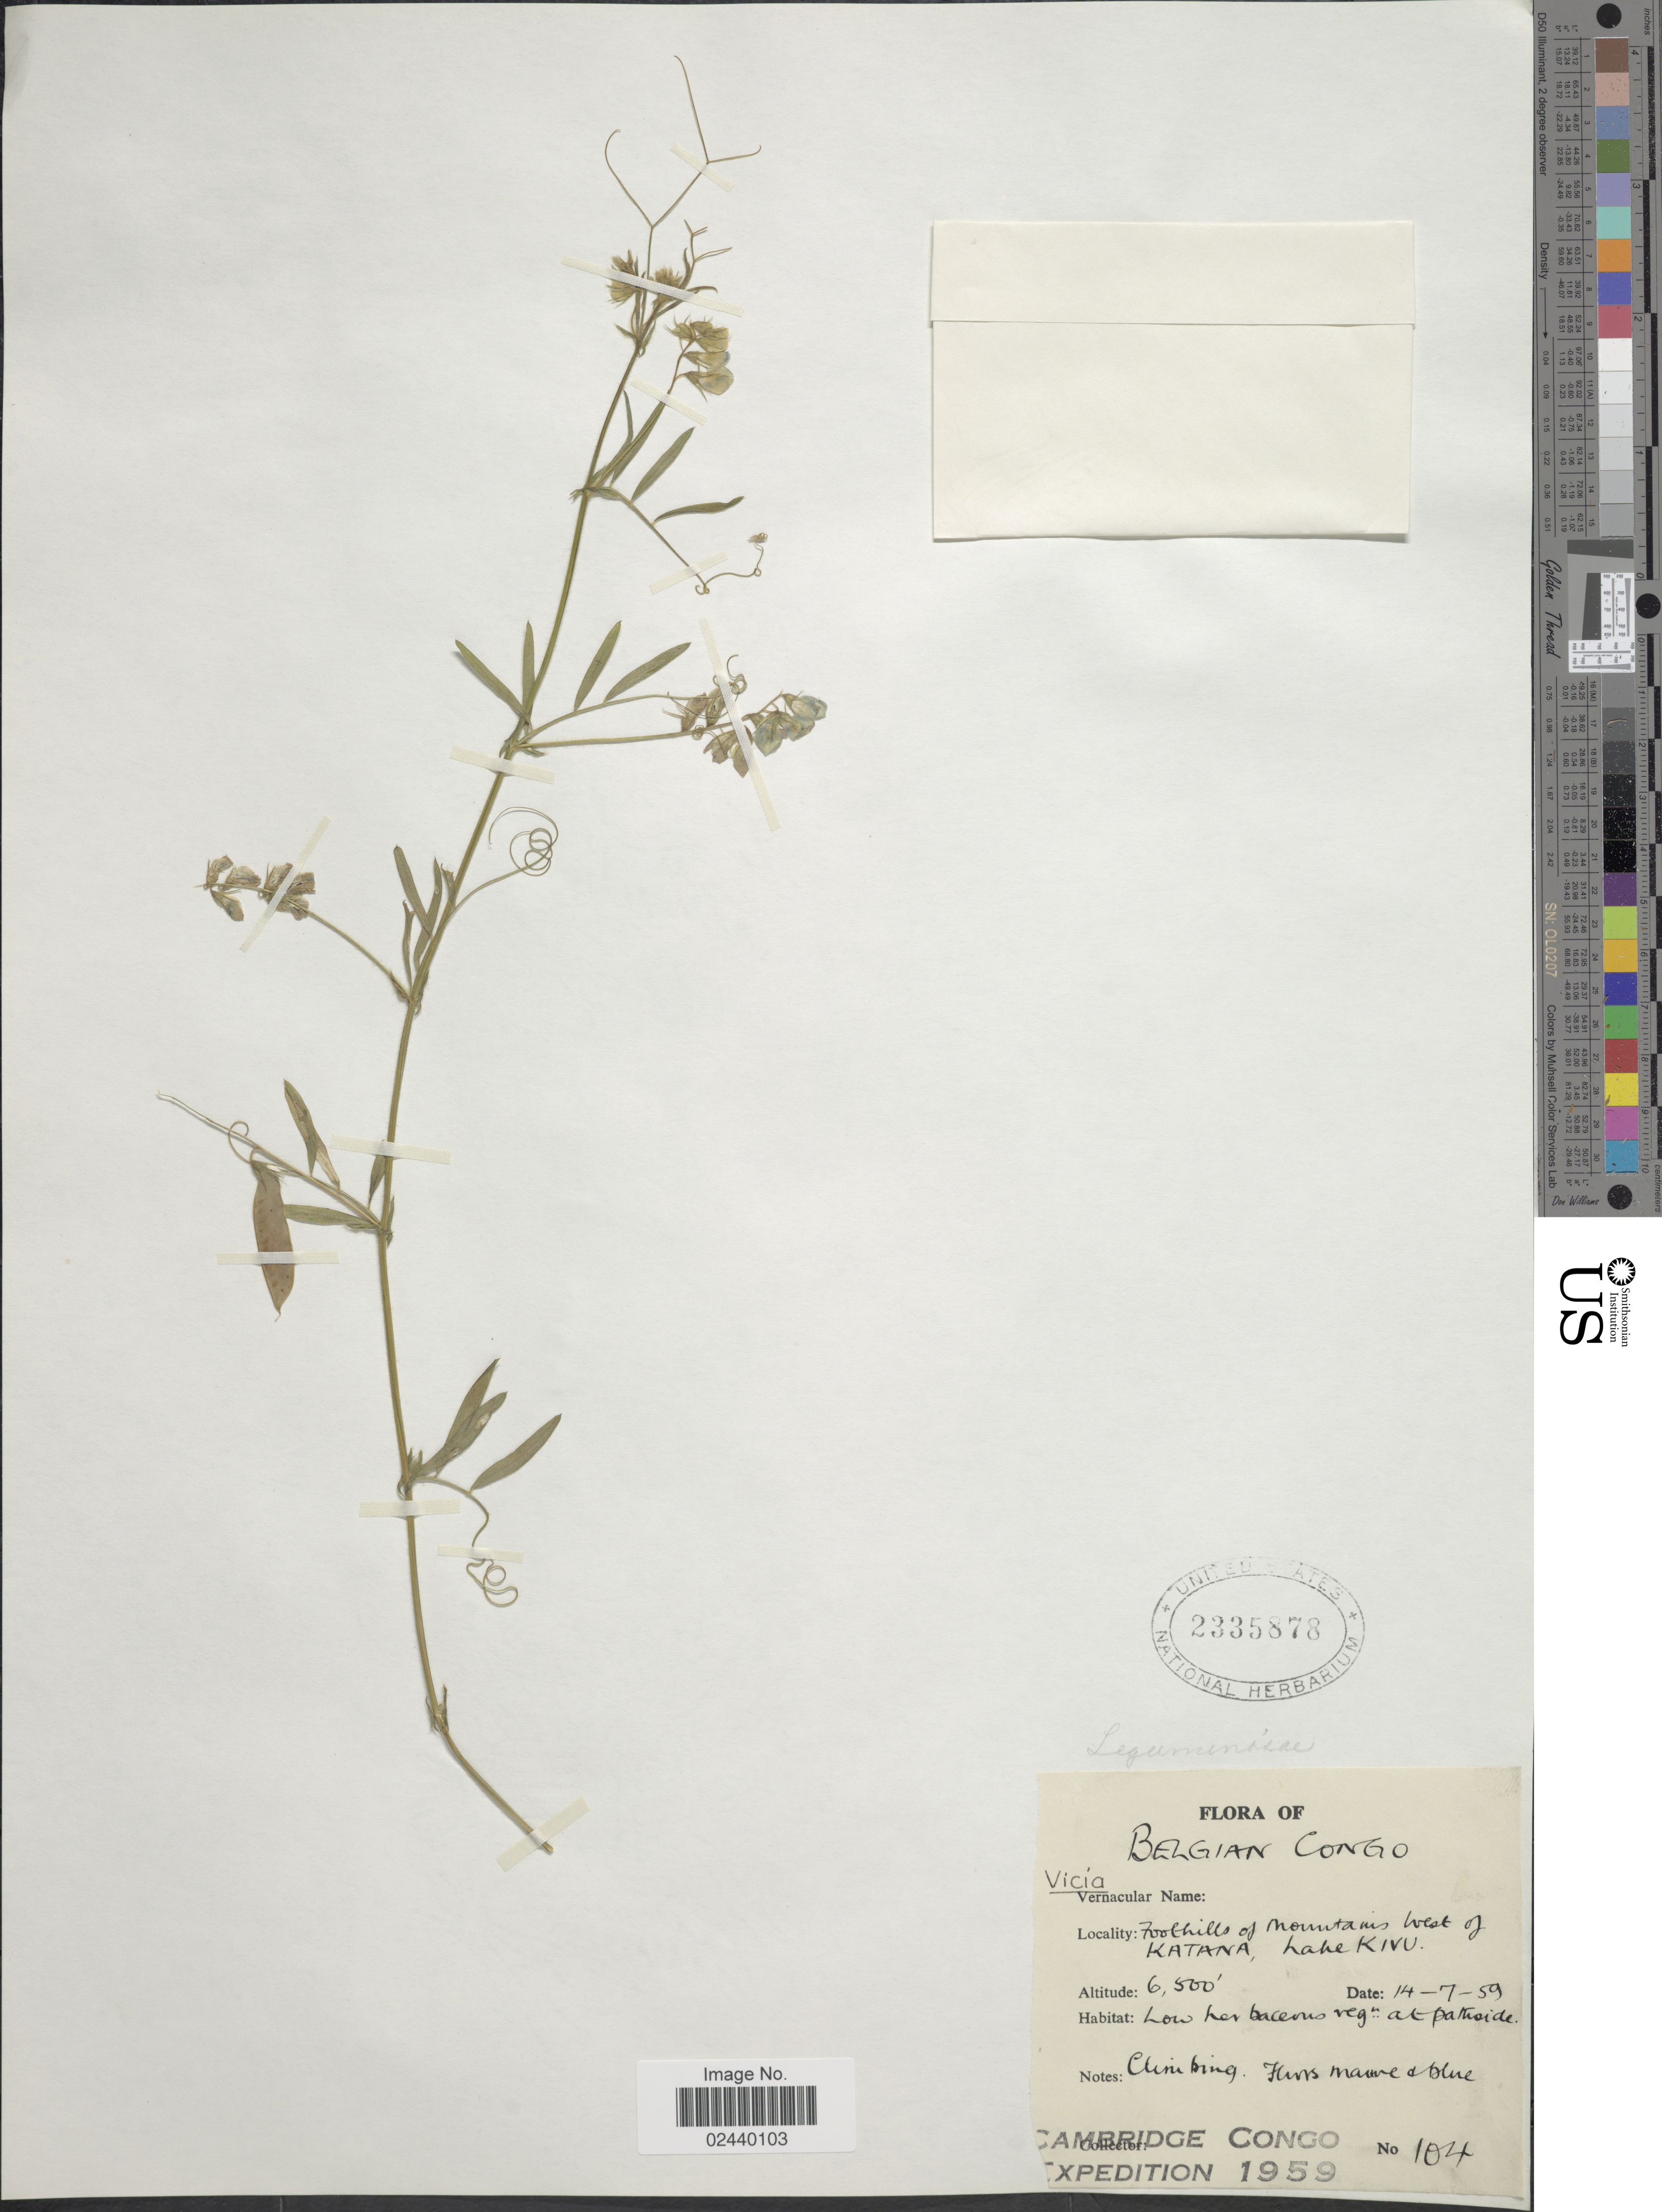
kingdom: Plantae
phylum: Tracheophyta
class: Magnoliopsida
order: Fabales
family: Fabaceae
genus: Vicia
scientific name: Vicia sp.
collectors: Cambridge Congo Expedition 1959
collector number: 104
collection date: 1959-07-14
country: Congo, Democratic Republic of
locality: Belgian Congo, Foothills of mountains West of Katana, Lake Kivu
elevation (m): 1981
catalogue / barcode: US 2335878